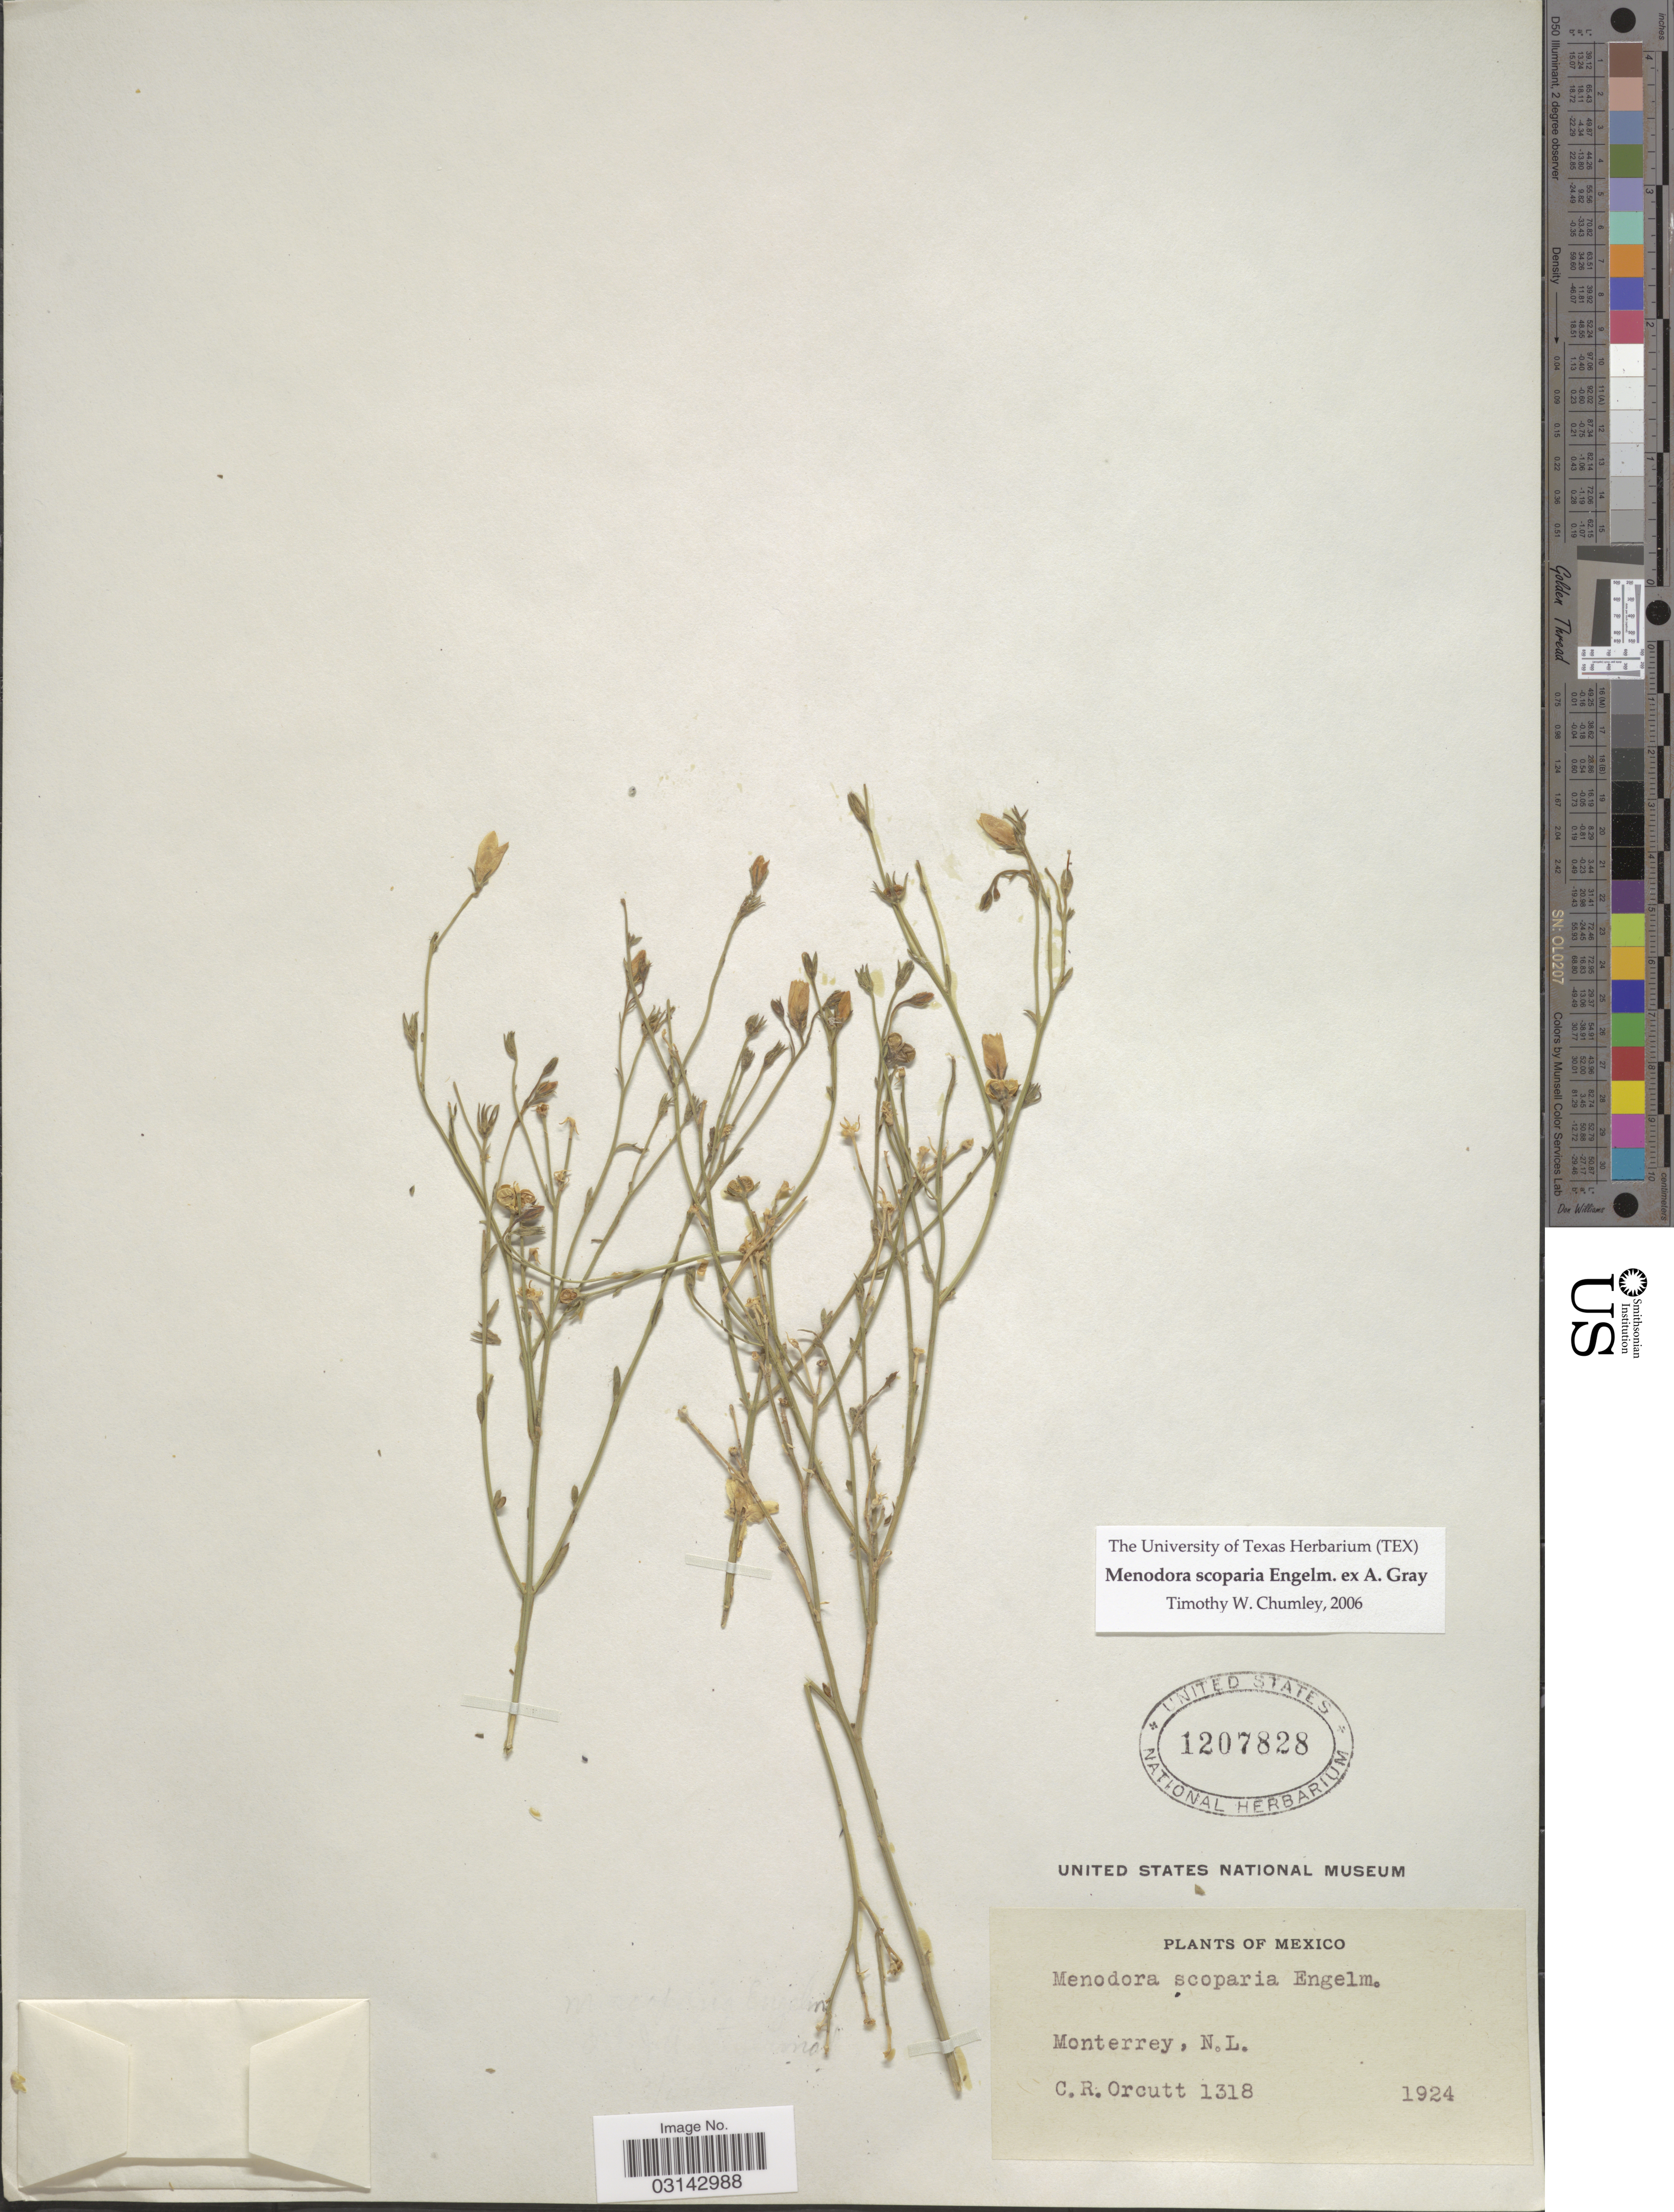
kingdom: Plantae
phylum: Tracheophyta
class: Magnoliopsida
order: Lamiales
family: Oleaceae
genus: Menodora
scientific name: Menodora scoparia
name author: Engelm. ex A. Gray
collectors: C. R. Orcutt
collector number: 1318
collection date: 1924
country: Mexico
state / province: Nuevo León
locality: Monterrey, N. L.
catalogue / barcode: US 1207828